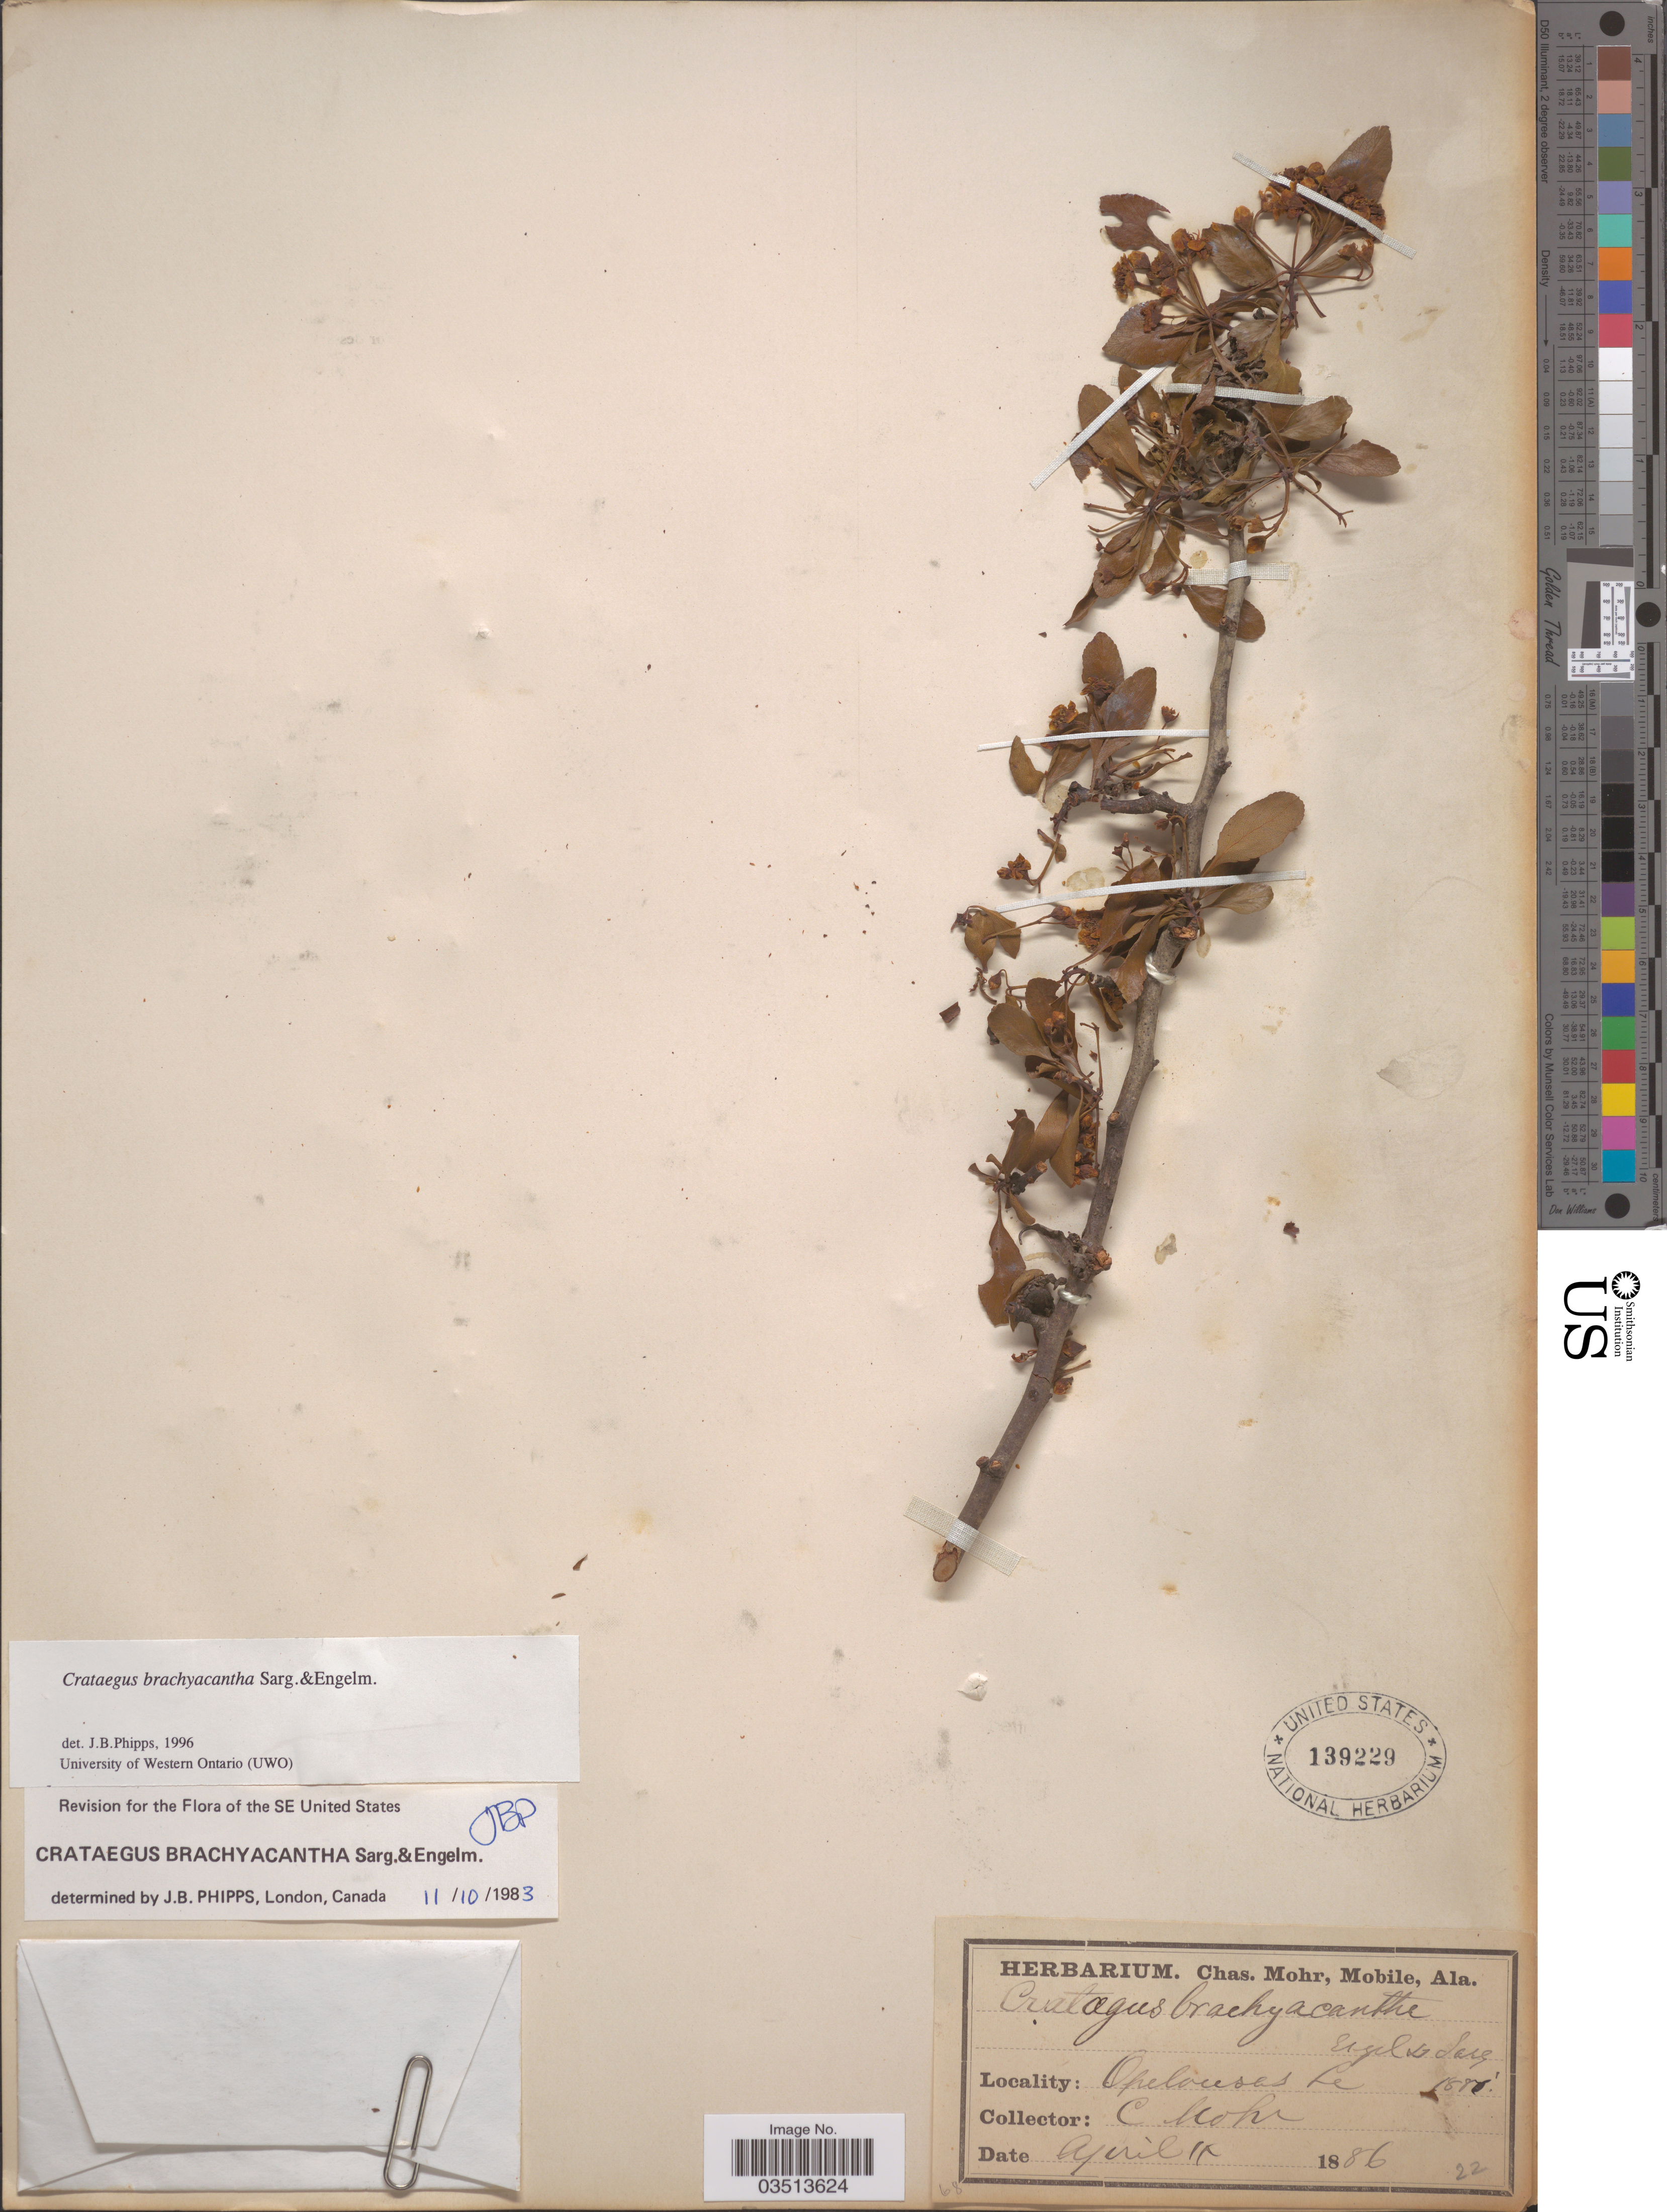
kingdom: Plantae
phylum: Tracheophyta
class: Magnoliopsida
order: Rosales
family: Rosaceae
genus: Crataegus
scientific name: Crataegus brachyacantha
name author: Sarg. & Engelm.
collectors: Mohr, C. T. (herbarium)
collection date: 1886-04-01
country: United States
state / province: Louisiana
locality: Opelousas.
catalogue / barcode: US 139229